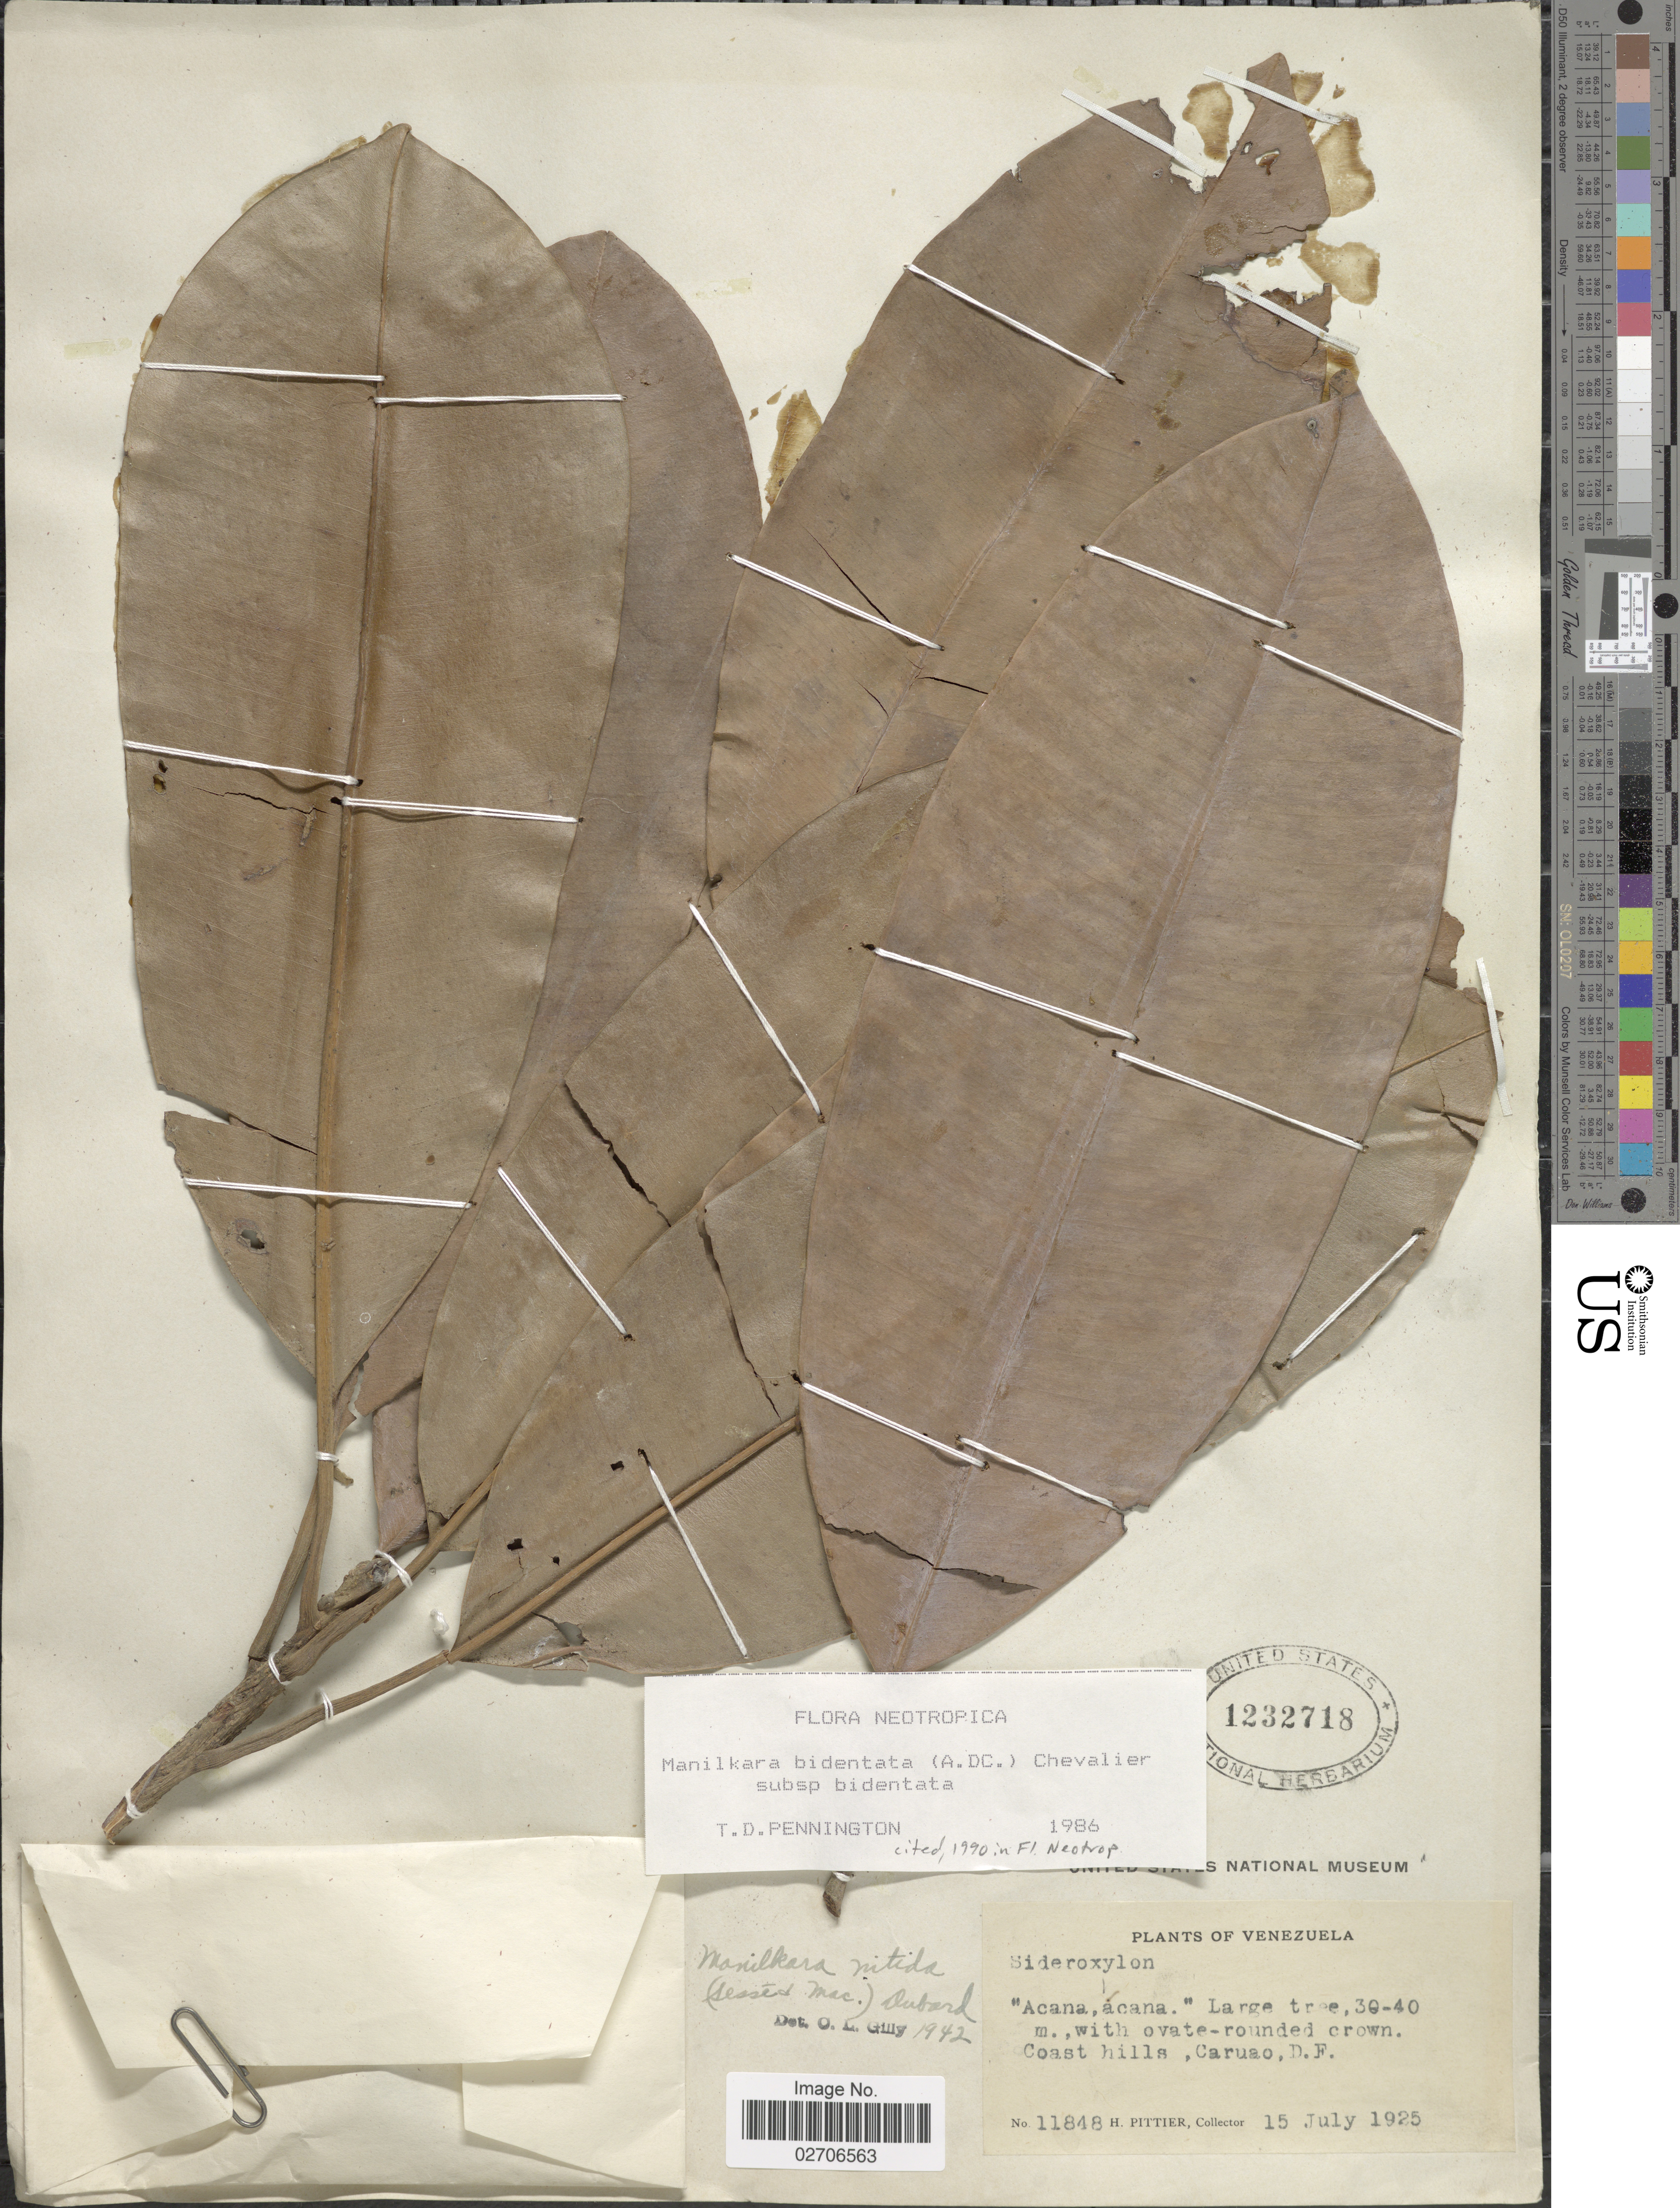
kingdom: Plantae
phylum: Tracheophyta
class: Magnoliopsida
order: Ericales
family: Sapotaceae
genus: Manilkara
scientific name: Manilkara bidentata subsp. bidentata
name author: (A. DC.) A. Chev.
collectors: H. F. Pittier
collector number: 11848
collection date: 1925-07-15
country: Venezuela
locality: Coast hills, Caruao, D. F.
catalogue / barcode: US 1232718